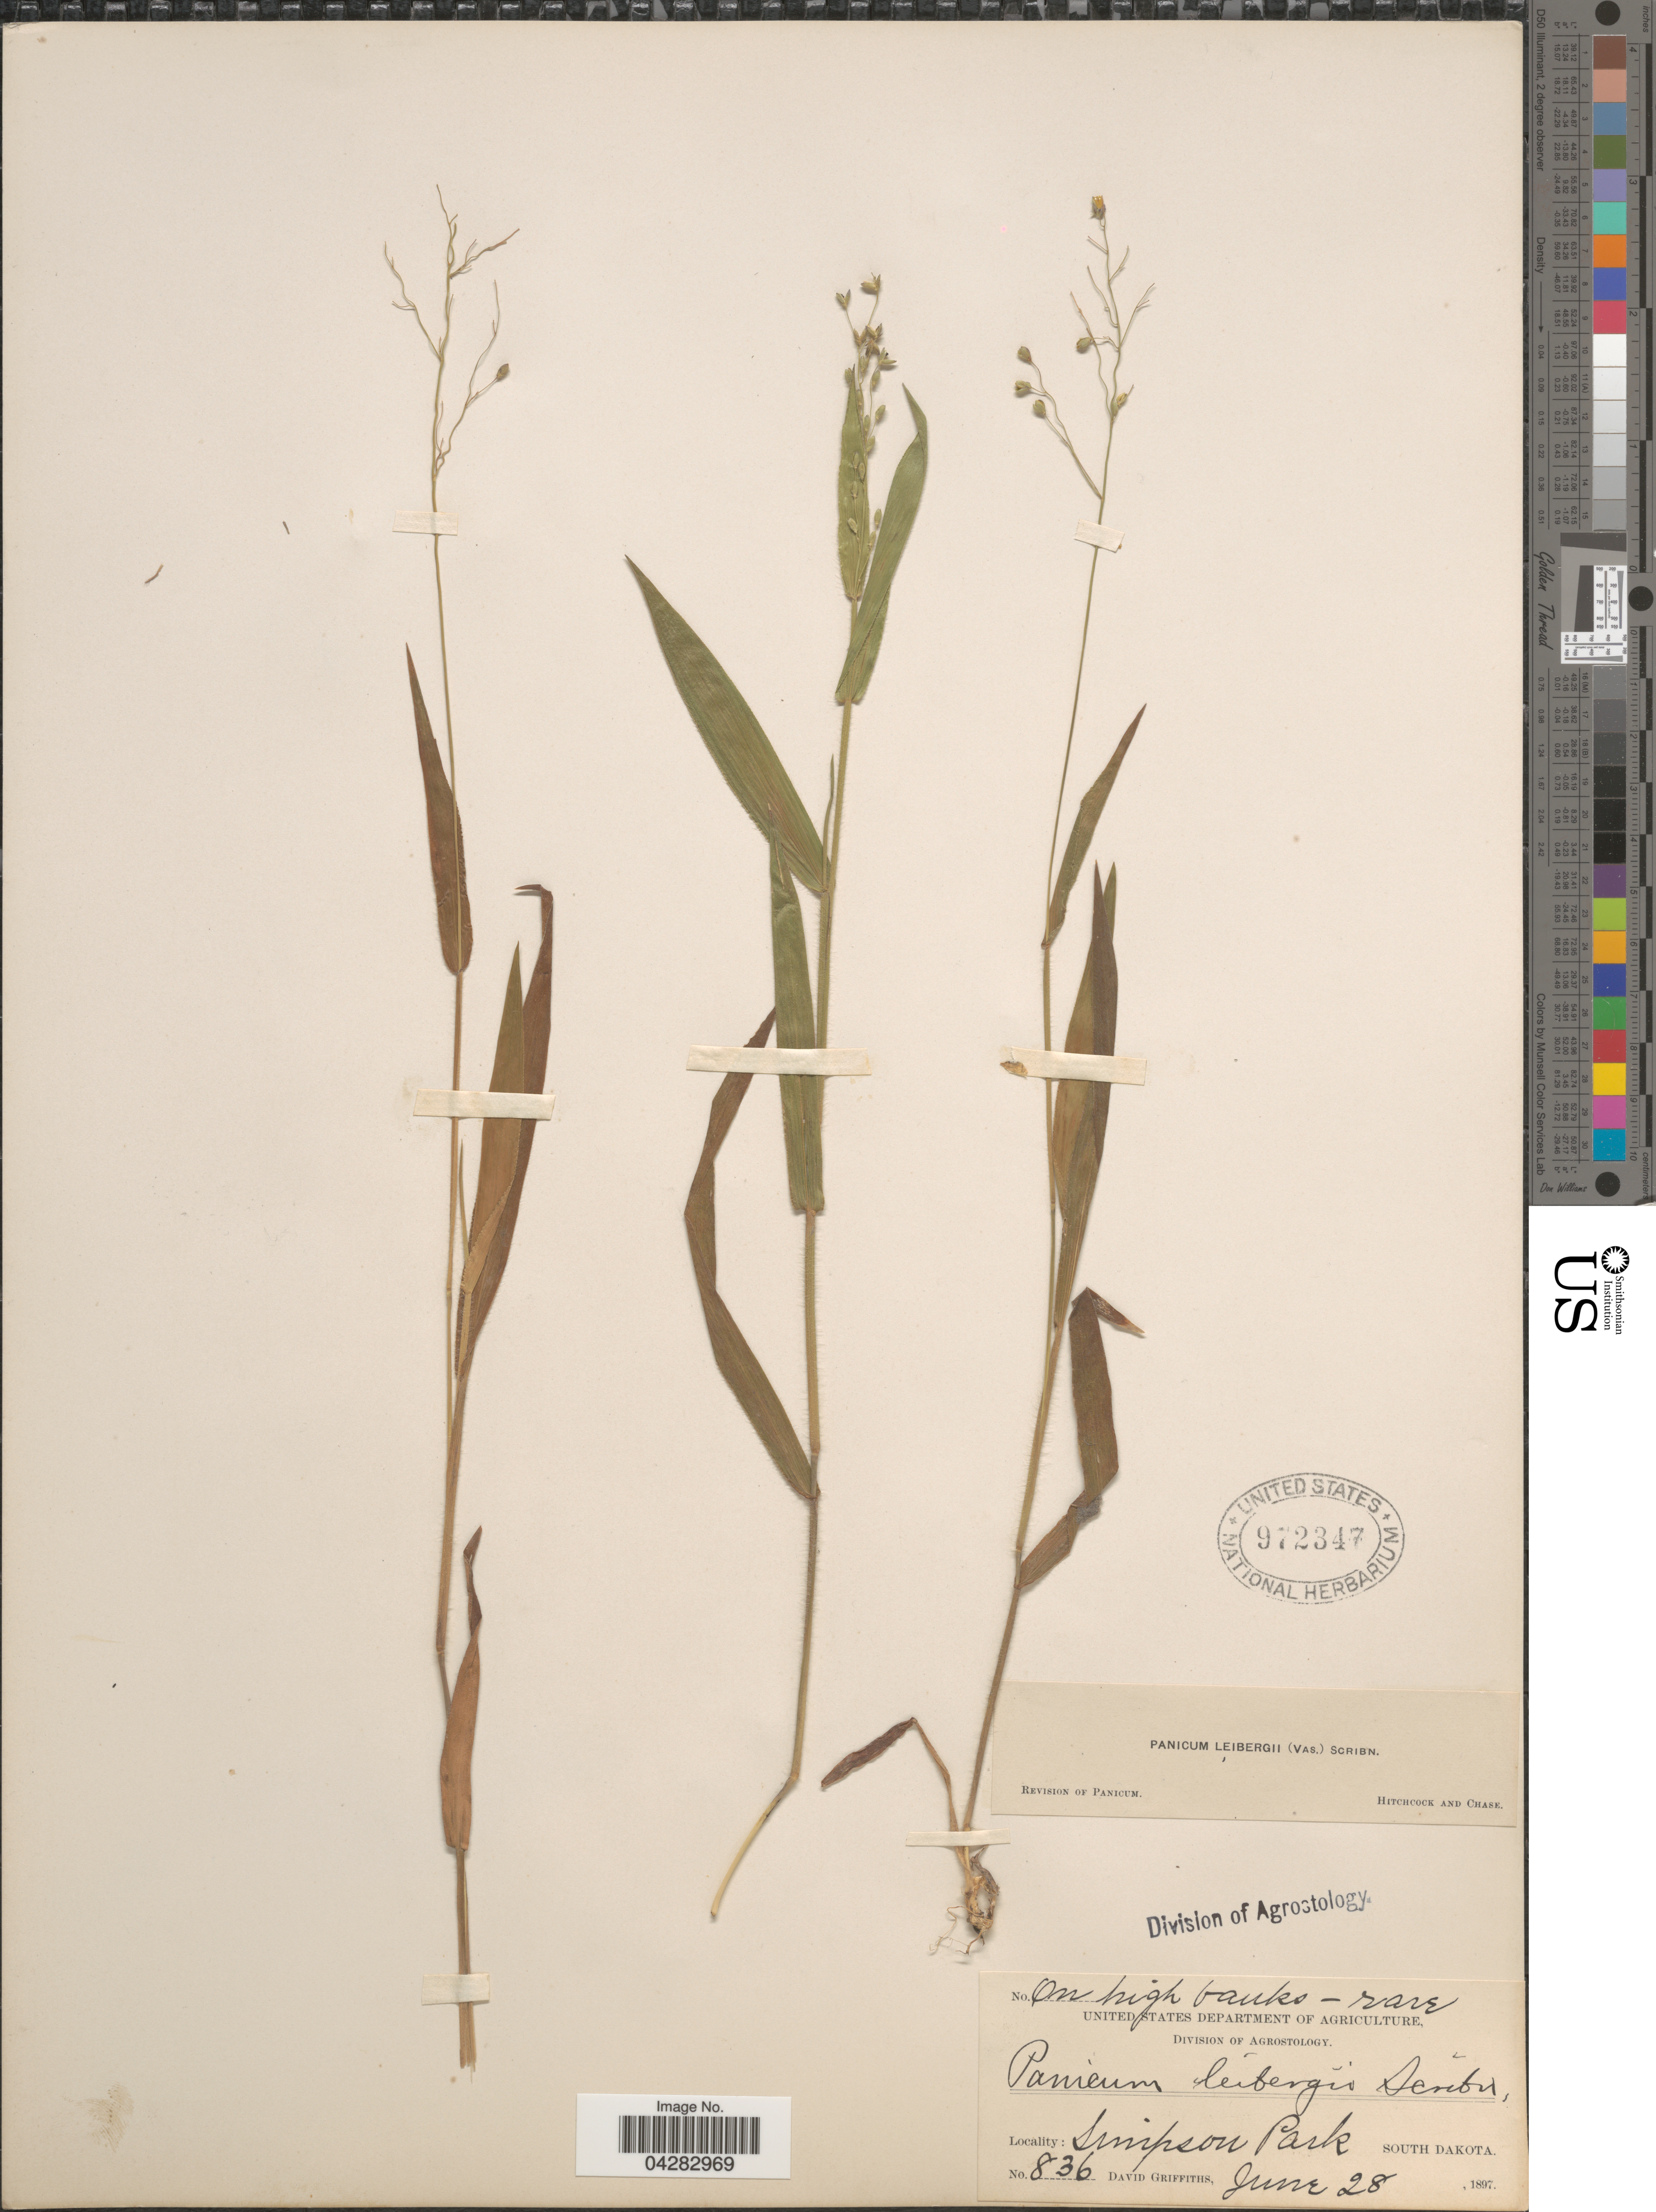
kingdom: Plantae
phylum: Tracheophyta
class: Liliopsida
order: Poales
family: Poaceae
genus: Dichanthelium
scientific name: Dichanthelium leibergii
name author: (Vasey) Gould & C.A. Clark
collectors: D. Griffiths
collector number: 836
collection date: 1897-06-28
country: United States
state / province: South Dakota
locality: Simpson Park.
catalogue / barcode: US 972347